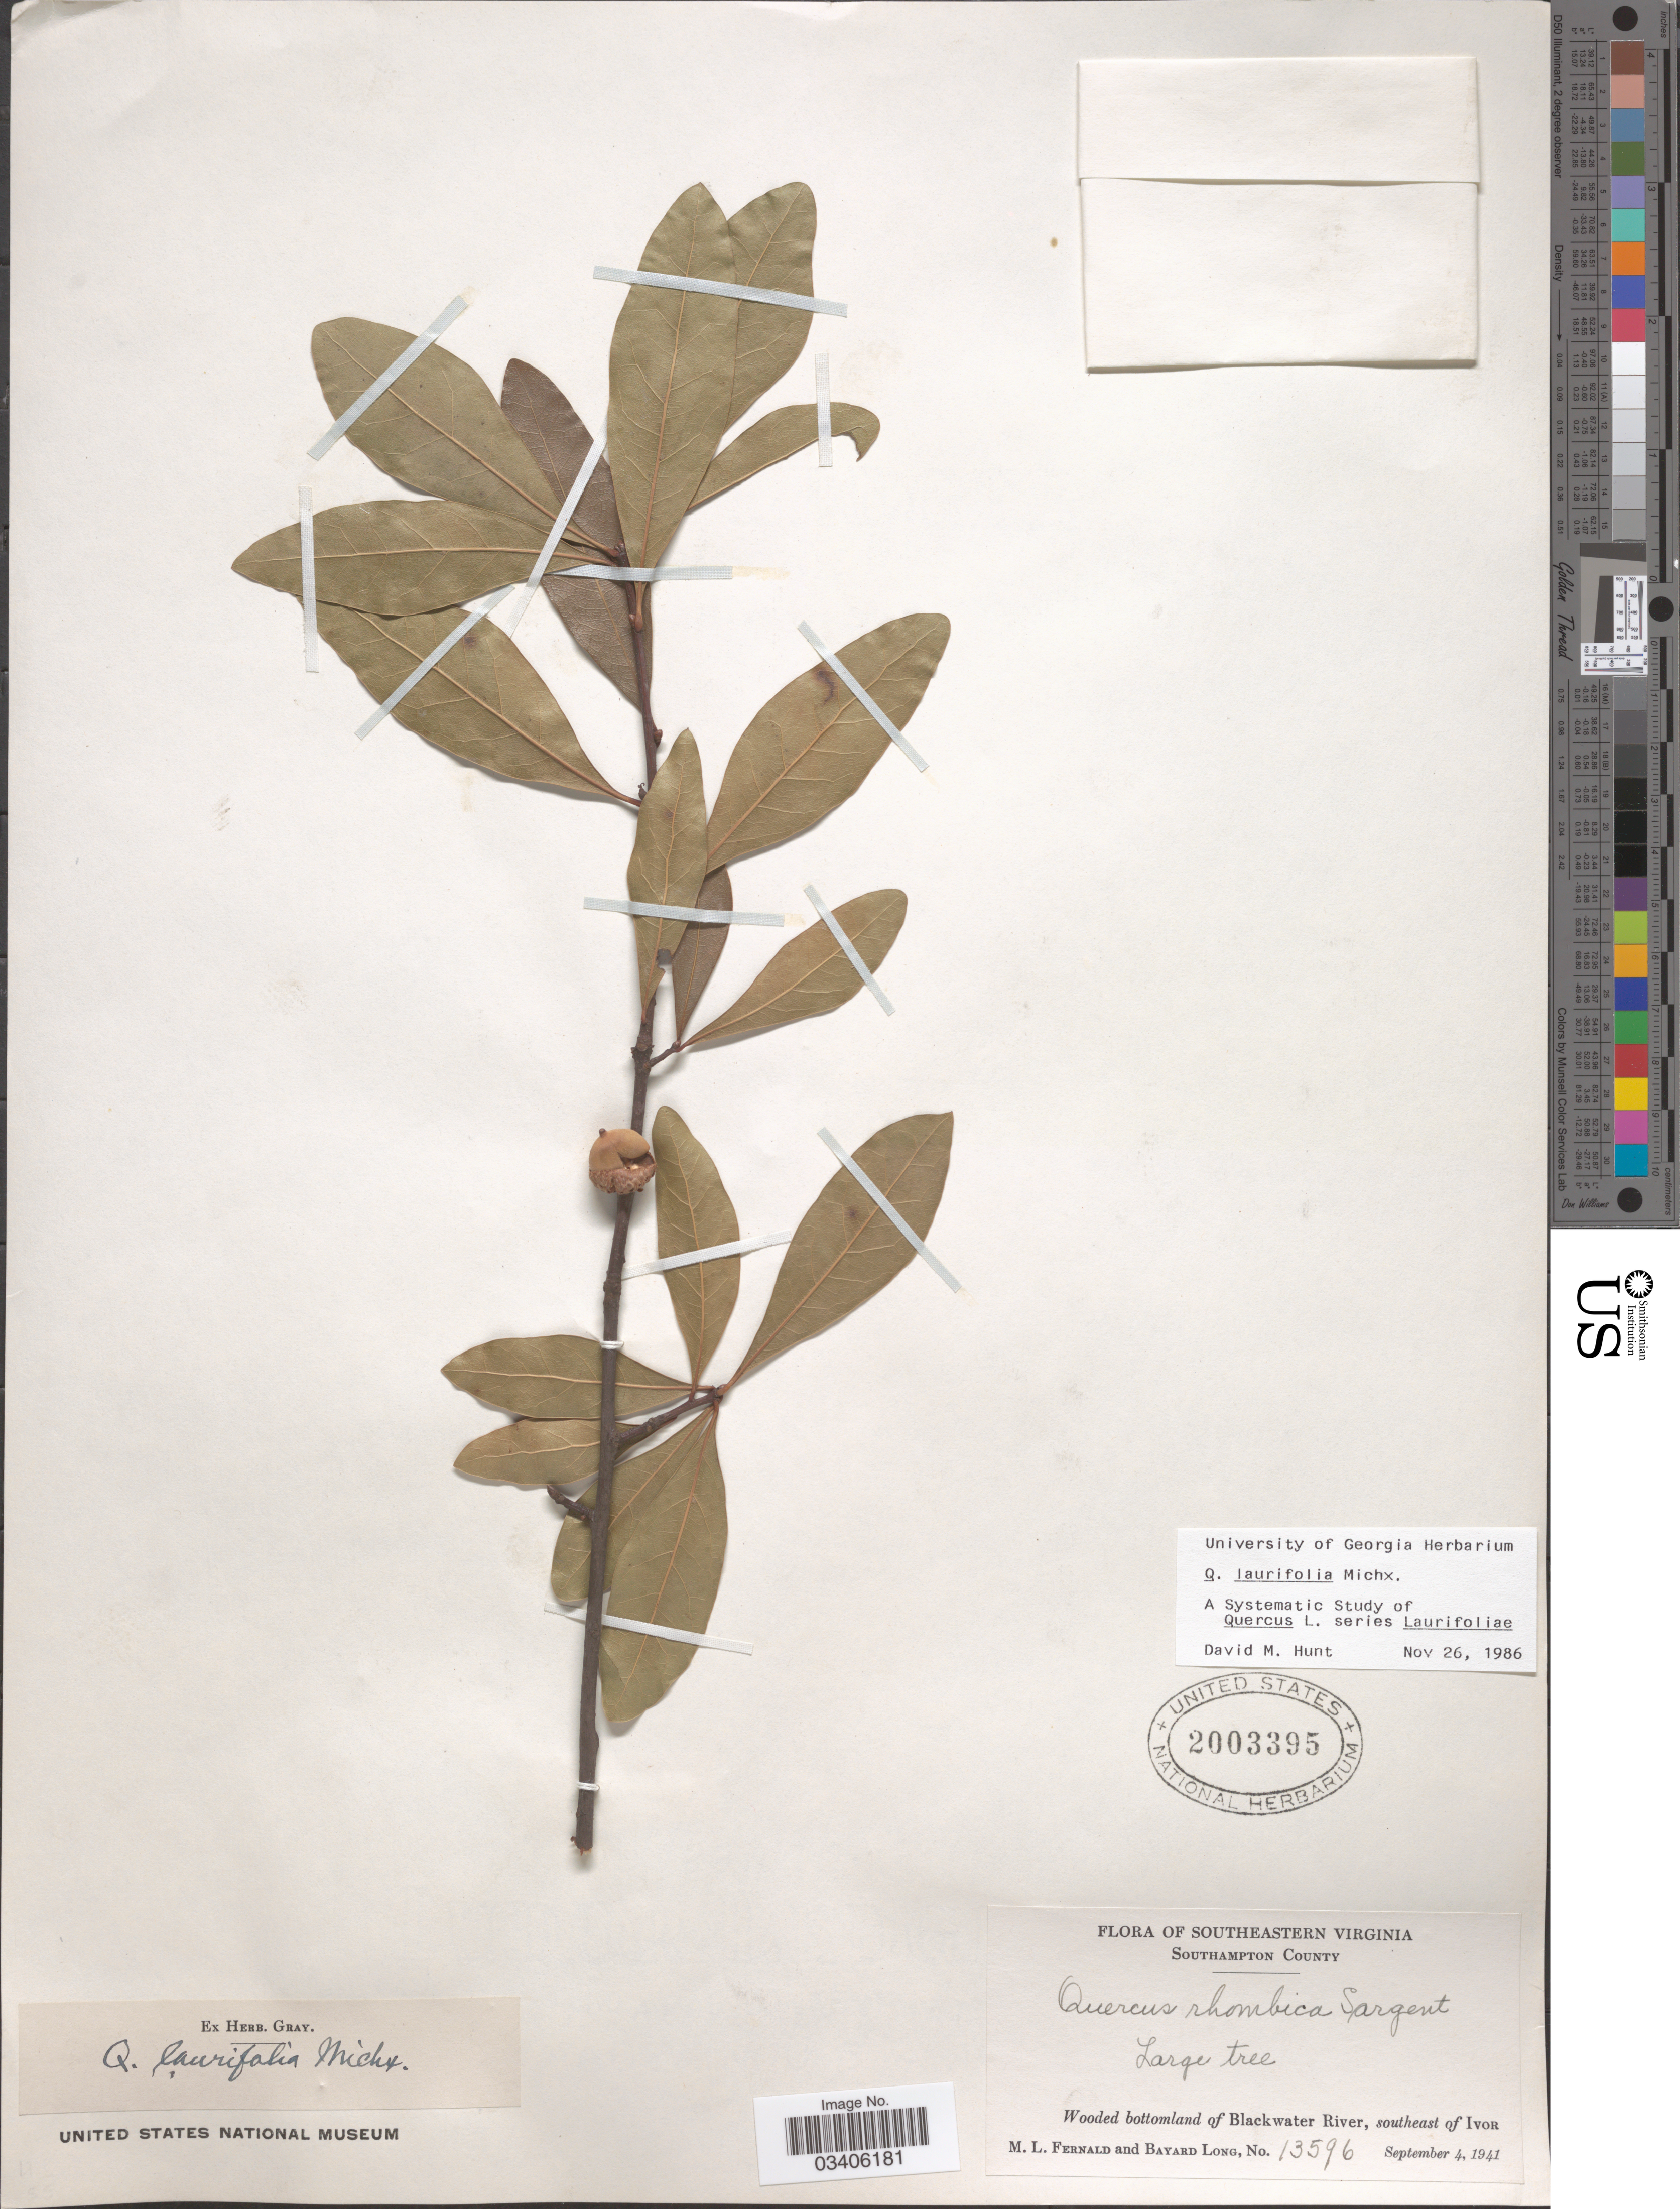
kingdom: Plantae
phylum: Tracheophyta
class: Magnoliopsida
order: Fagales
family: Fagaceae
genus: Quercus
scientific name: Quercus laurifolia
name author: Michx.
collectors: M. L. Fernald & B. Long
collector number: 13596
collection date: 1941-09-04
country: United States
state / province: Virginia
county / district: Southampton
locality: Southeastern Virginia. Southampton County. Wooded bottomland of Blackwater River, southeast of Ivor.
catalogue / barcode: US 2003395